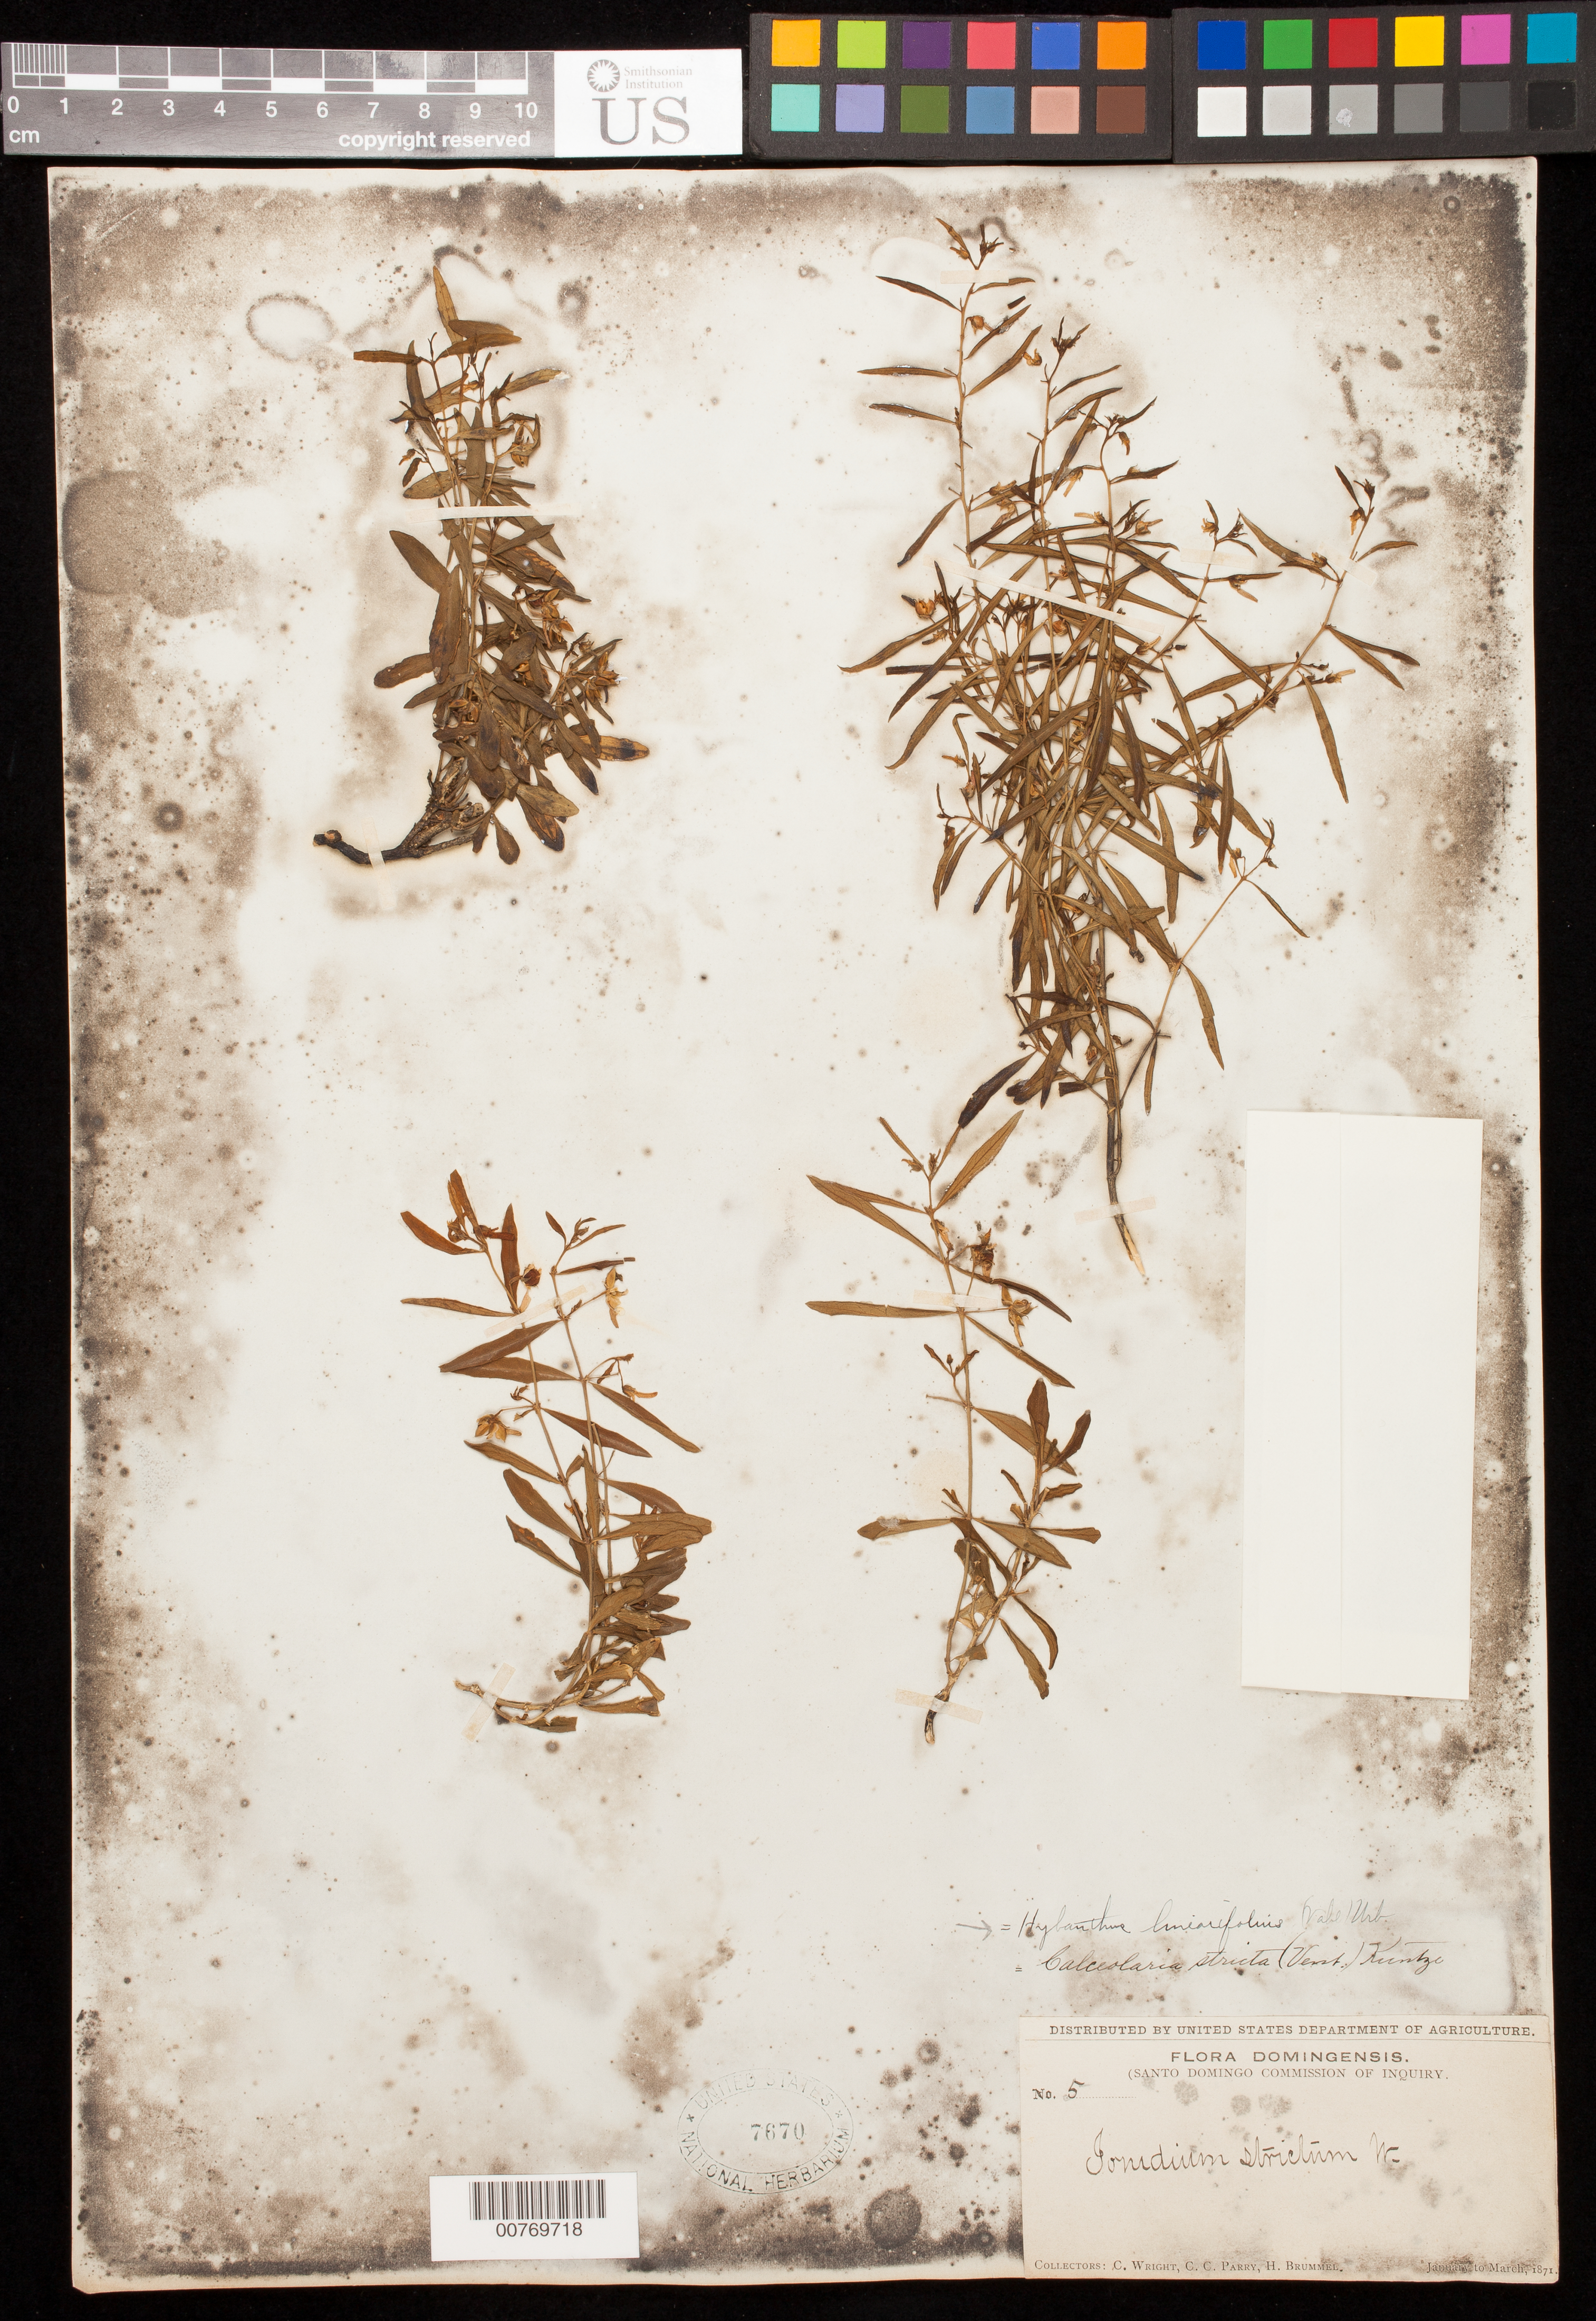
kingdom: Plantae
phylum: Tracheophyta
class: Magnoliopsida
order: Malpighiales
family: Violaceae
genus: Hybanthus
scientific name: Hybanthus linearifolius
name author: (Vahl) Urb.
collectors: C. Wright & P. Brummel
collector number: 5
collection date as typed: Jan 1871 to -- Mar 1871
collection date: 1871-01/1871-03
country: Dominican Republic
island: Hispaniola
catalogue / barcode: US 7670